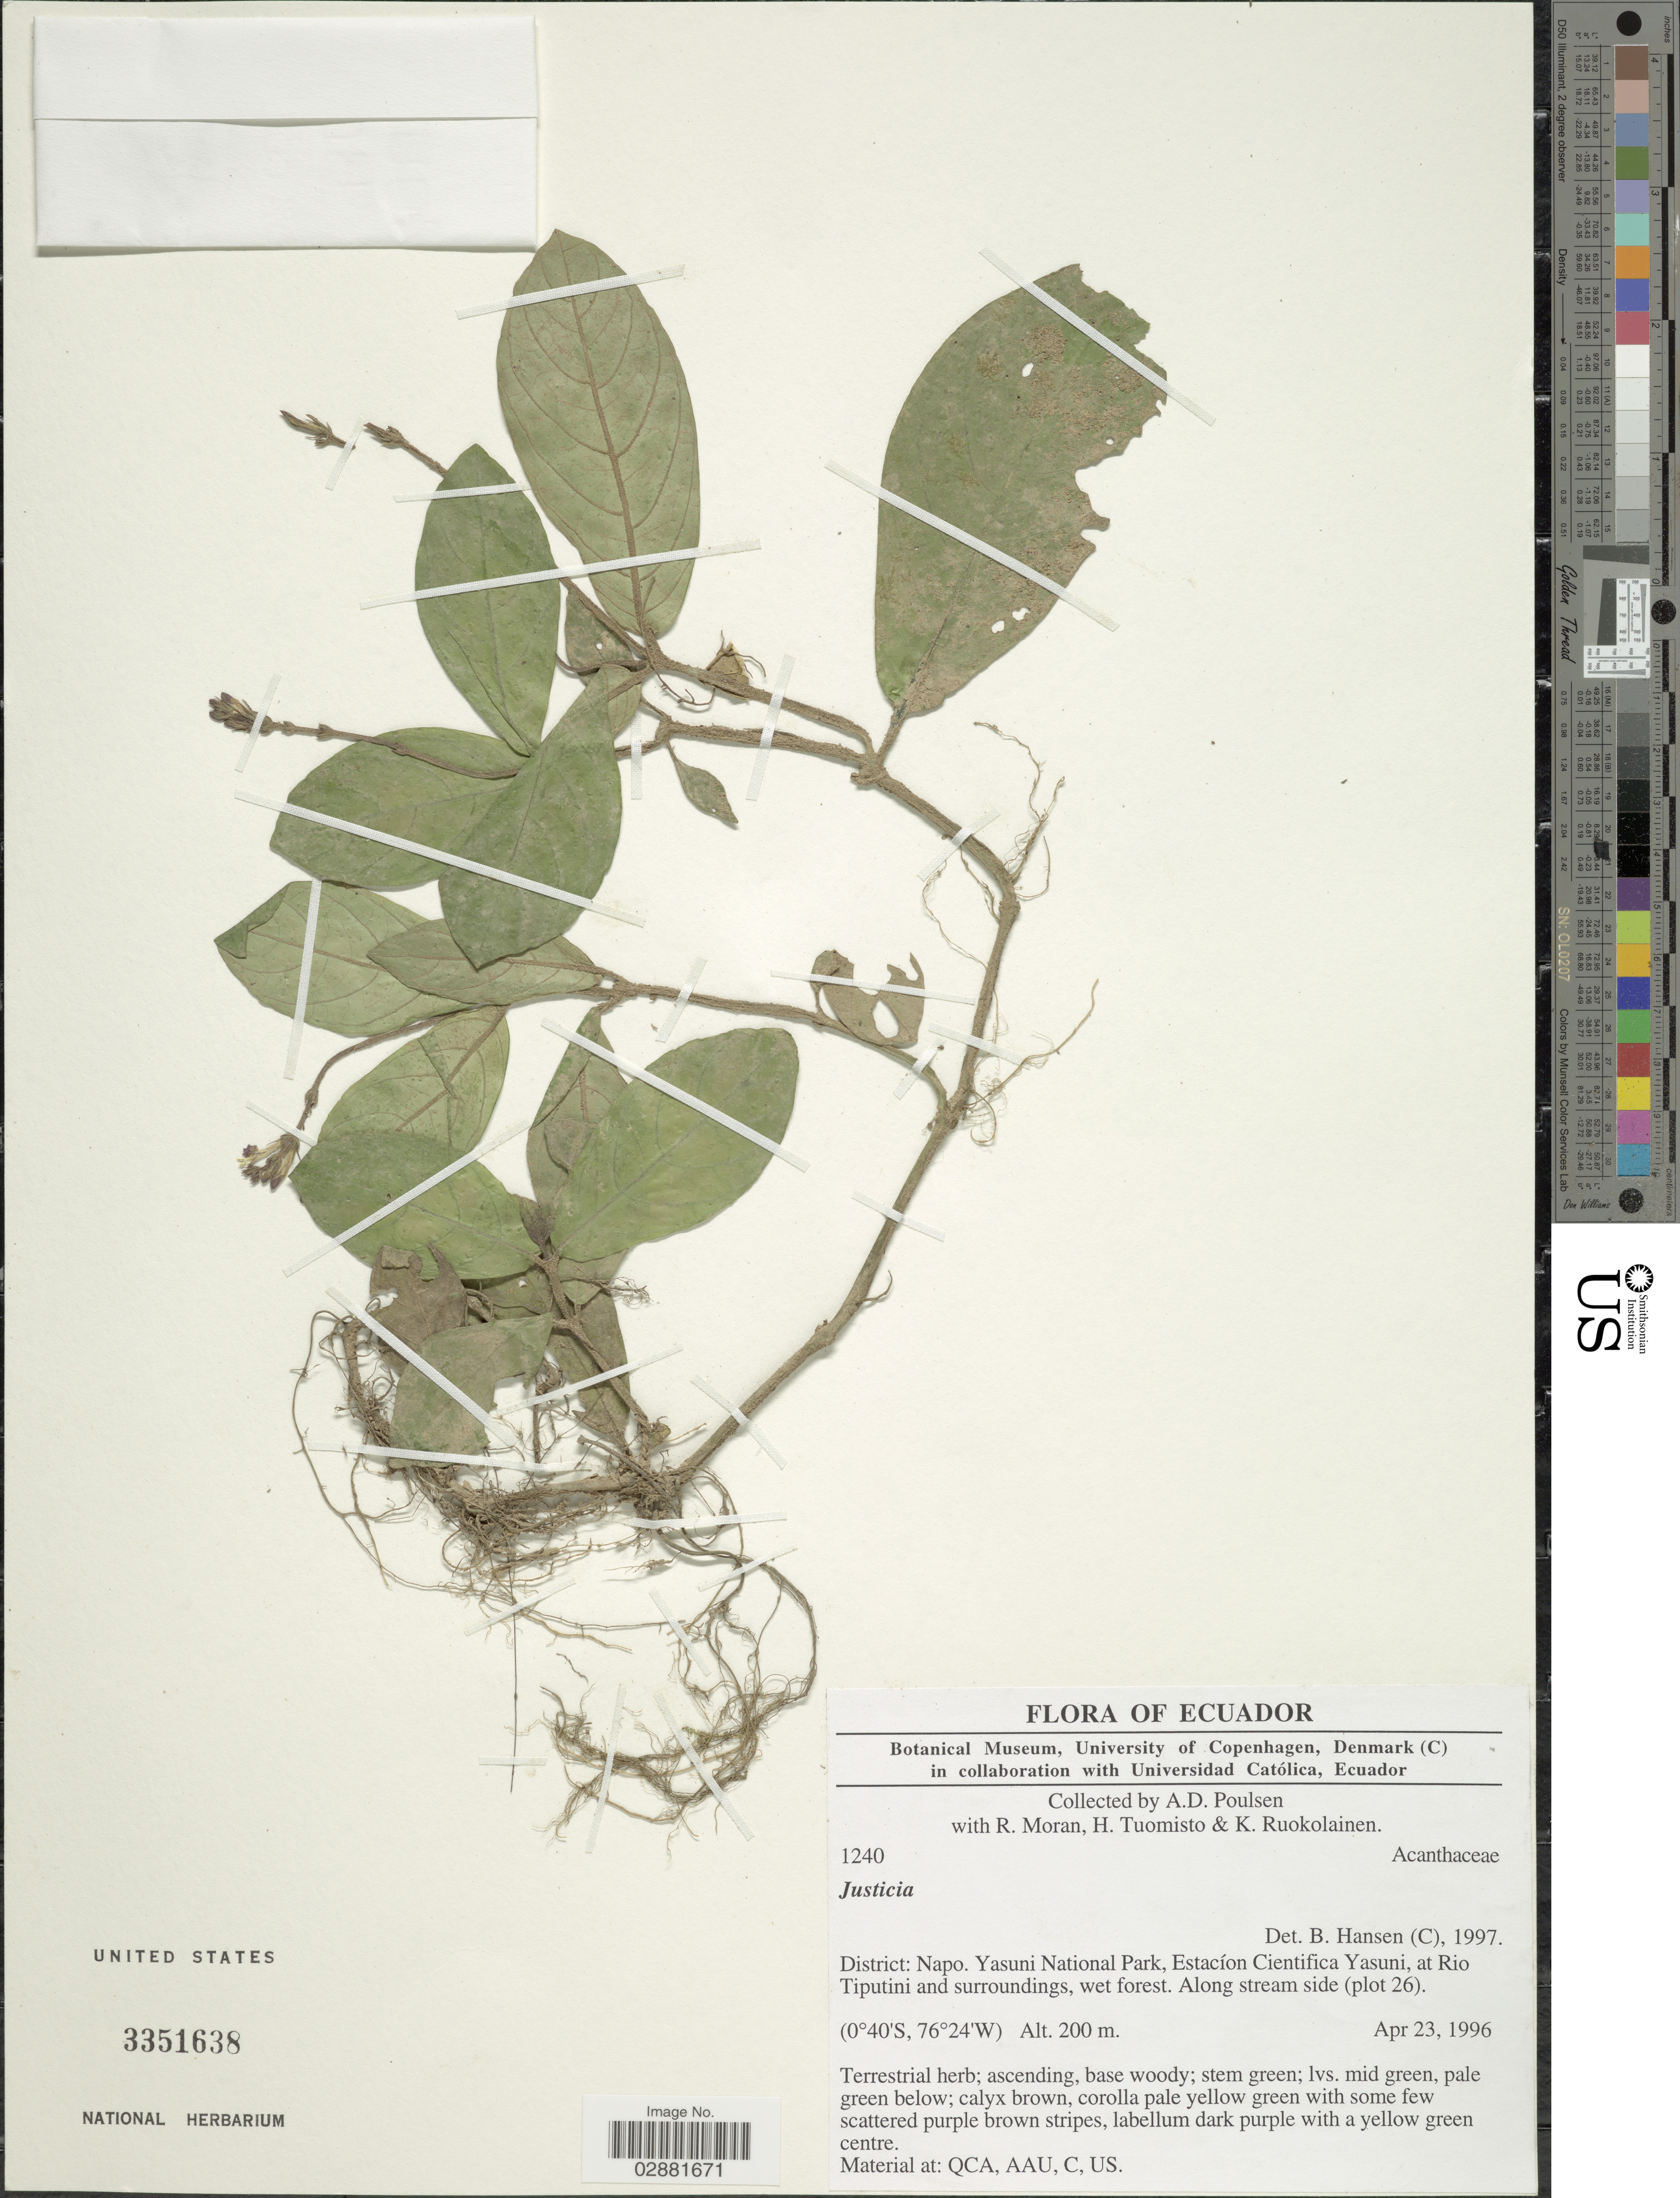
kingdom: Plantae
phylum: Tracheophyta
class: Magnoliopsida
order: Lamiales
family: Acanthaceae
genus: Justicia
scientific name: Justicia sp.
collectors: A. D. Poulsen, R. Moran, H. Tuomisto & K. Ruokolainen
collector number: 1240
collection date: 1996-04-23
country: Ecuador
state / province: Napo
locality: District Napo, Yasuni National Park, Estación Cientifica Yasuni, at Rio Tiputini and surroundings, wet forest, Along stream side (plot 26).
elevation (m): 200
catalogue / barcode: US 3351638